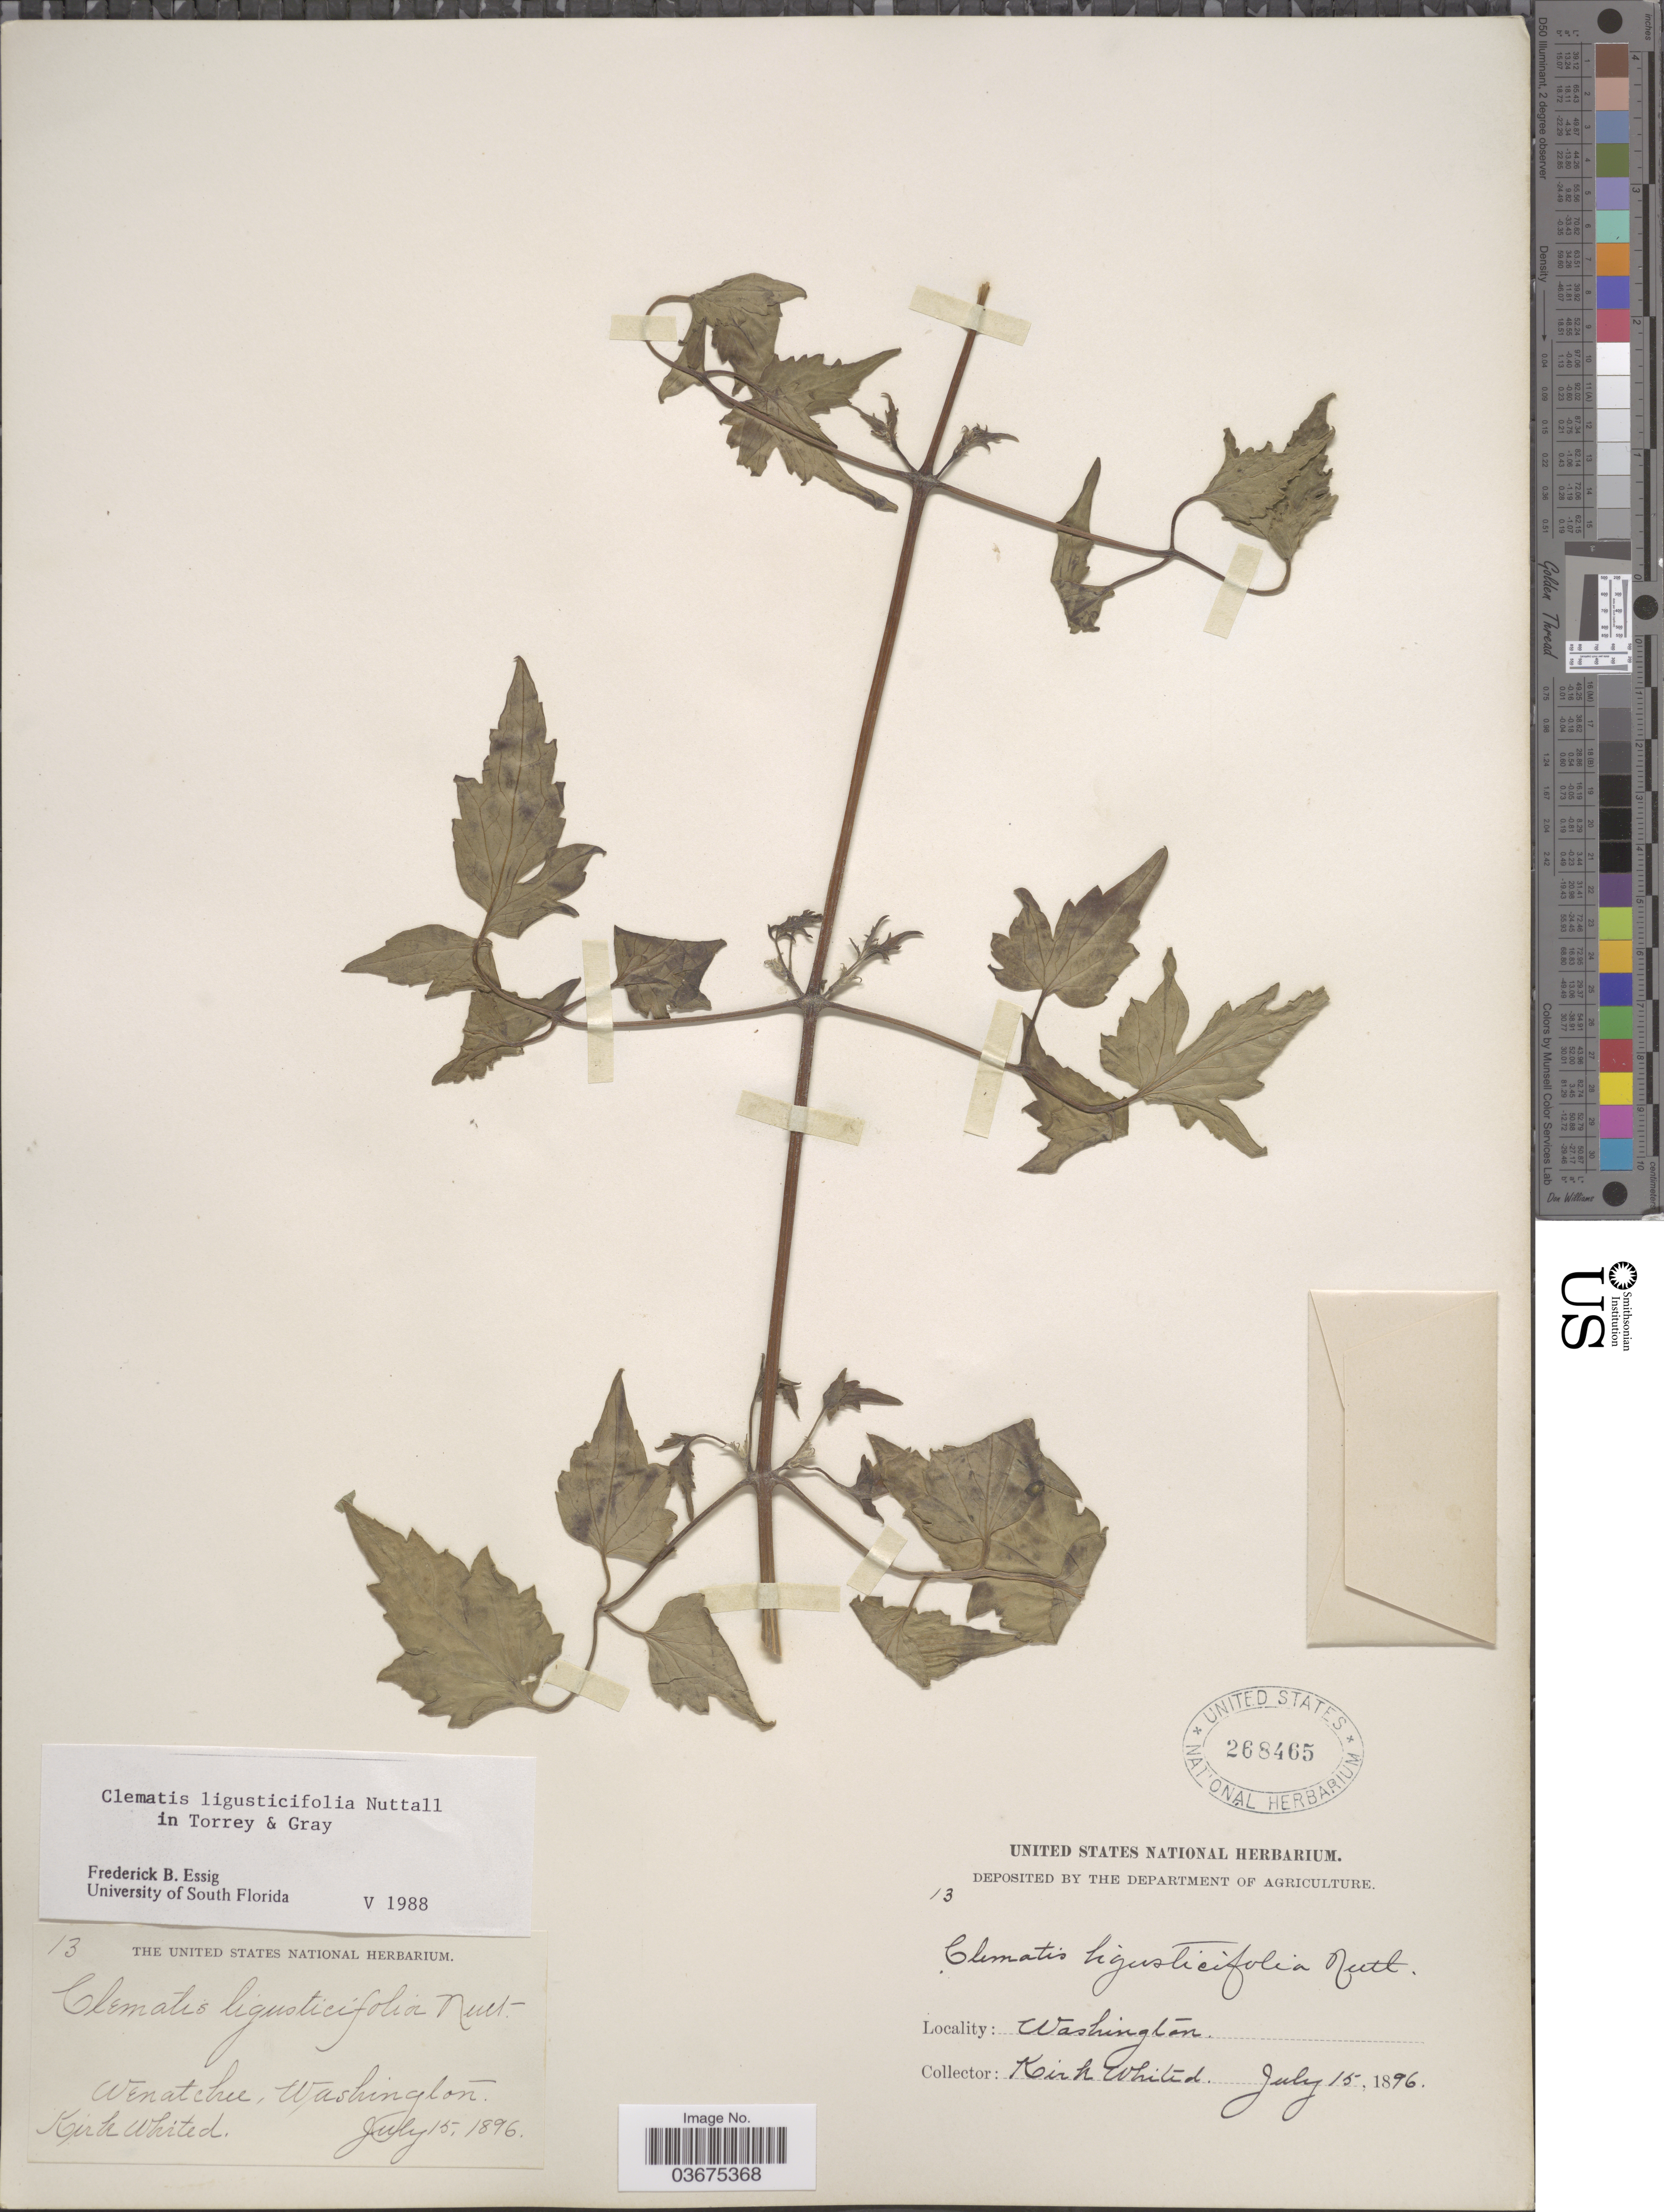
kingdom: Plantae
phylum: Tracheophyta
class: Magnoliopsida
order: Ranunculales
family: Ranunculaceae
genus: Clematis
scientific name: Clematis ligusticifolia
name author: Nutt.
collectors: K. Whited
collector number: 13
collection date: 1896-07-15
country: United States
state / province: Washington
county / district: Chelan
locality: Wenatchee.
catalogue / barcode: US 268465